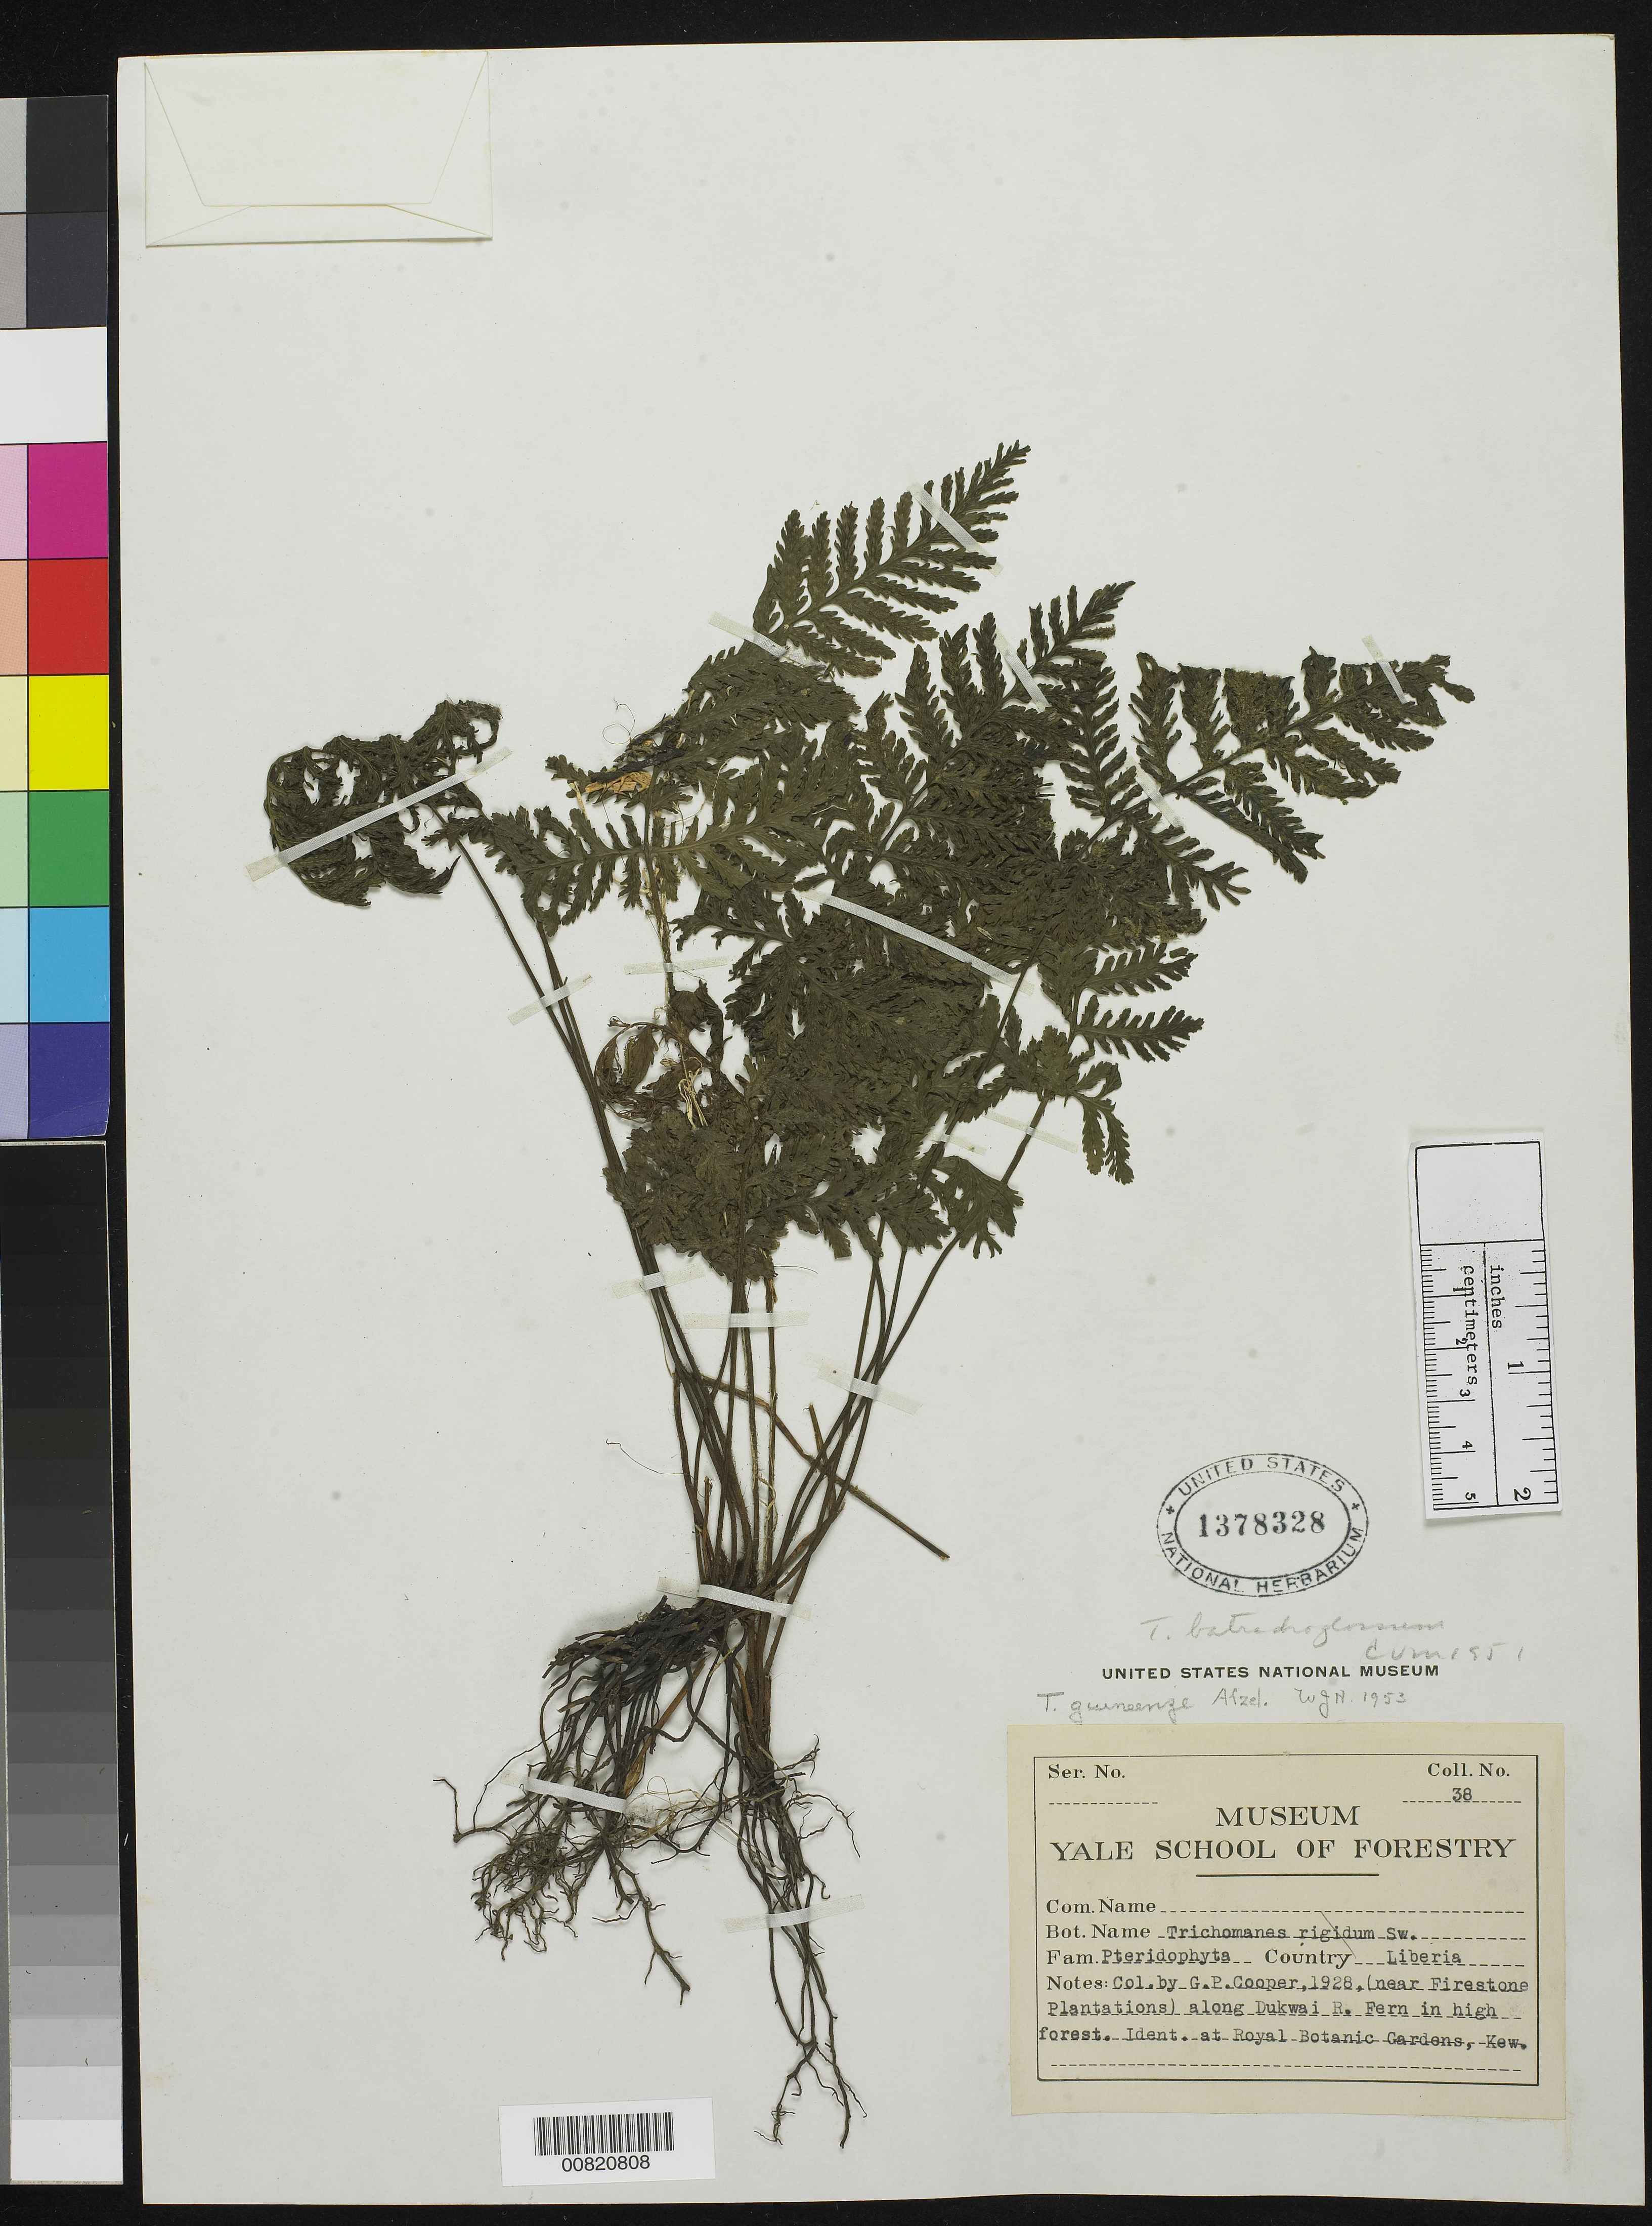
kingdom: Plantae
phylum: Tracheophyta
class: Polypodiopsida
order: Hymenophyllales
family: Hymenophyllaceae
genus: Abrodictyum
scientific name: Abrodictyum guineense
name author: (Afzel. ex Sw.) J.P. Roux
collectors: G. Cooper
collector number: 38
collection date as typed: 1928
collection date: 1928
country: Liberia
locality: (near Firestone Plantations) along Dukwai River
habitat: Forest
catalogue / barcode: US 1378328